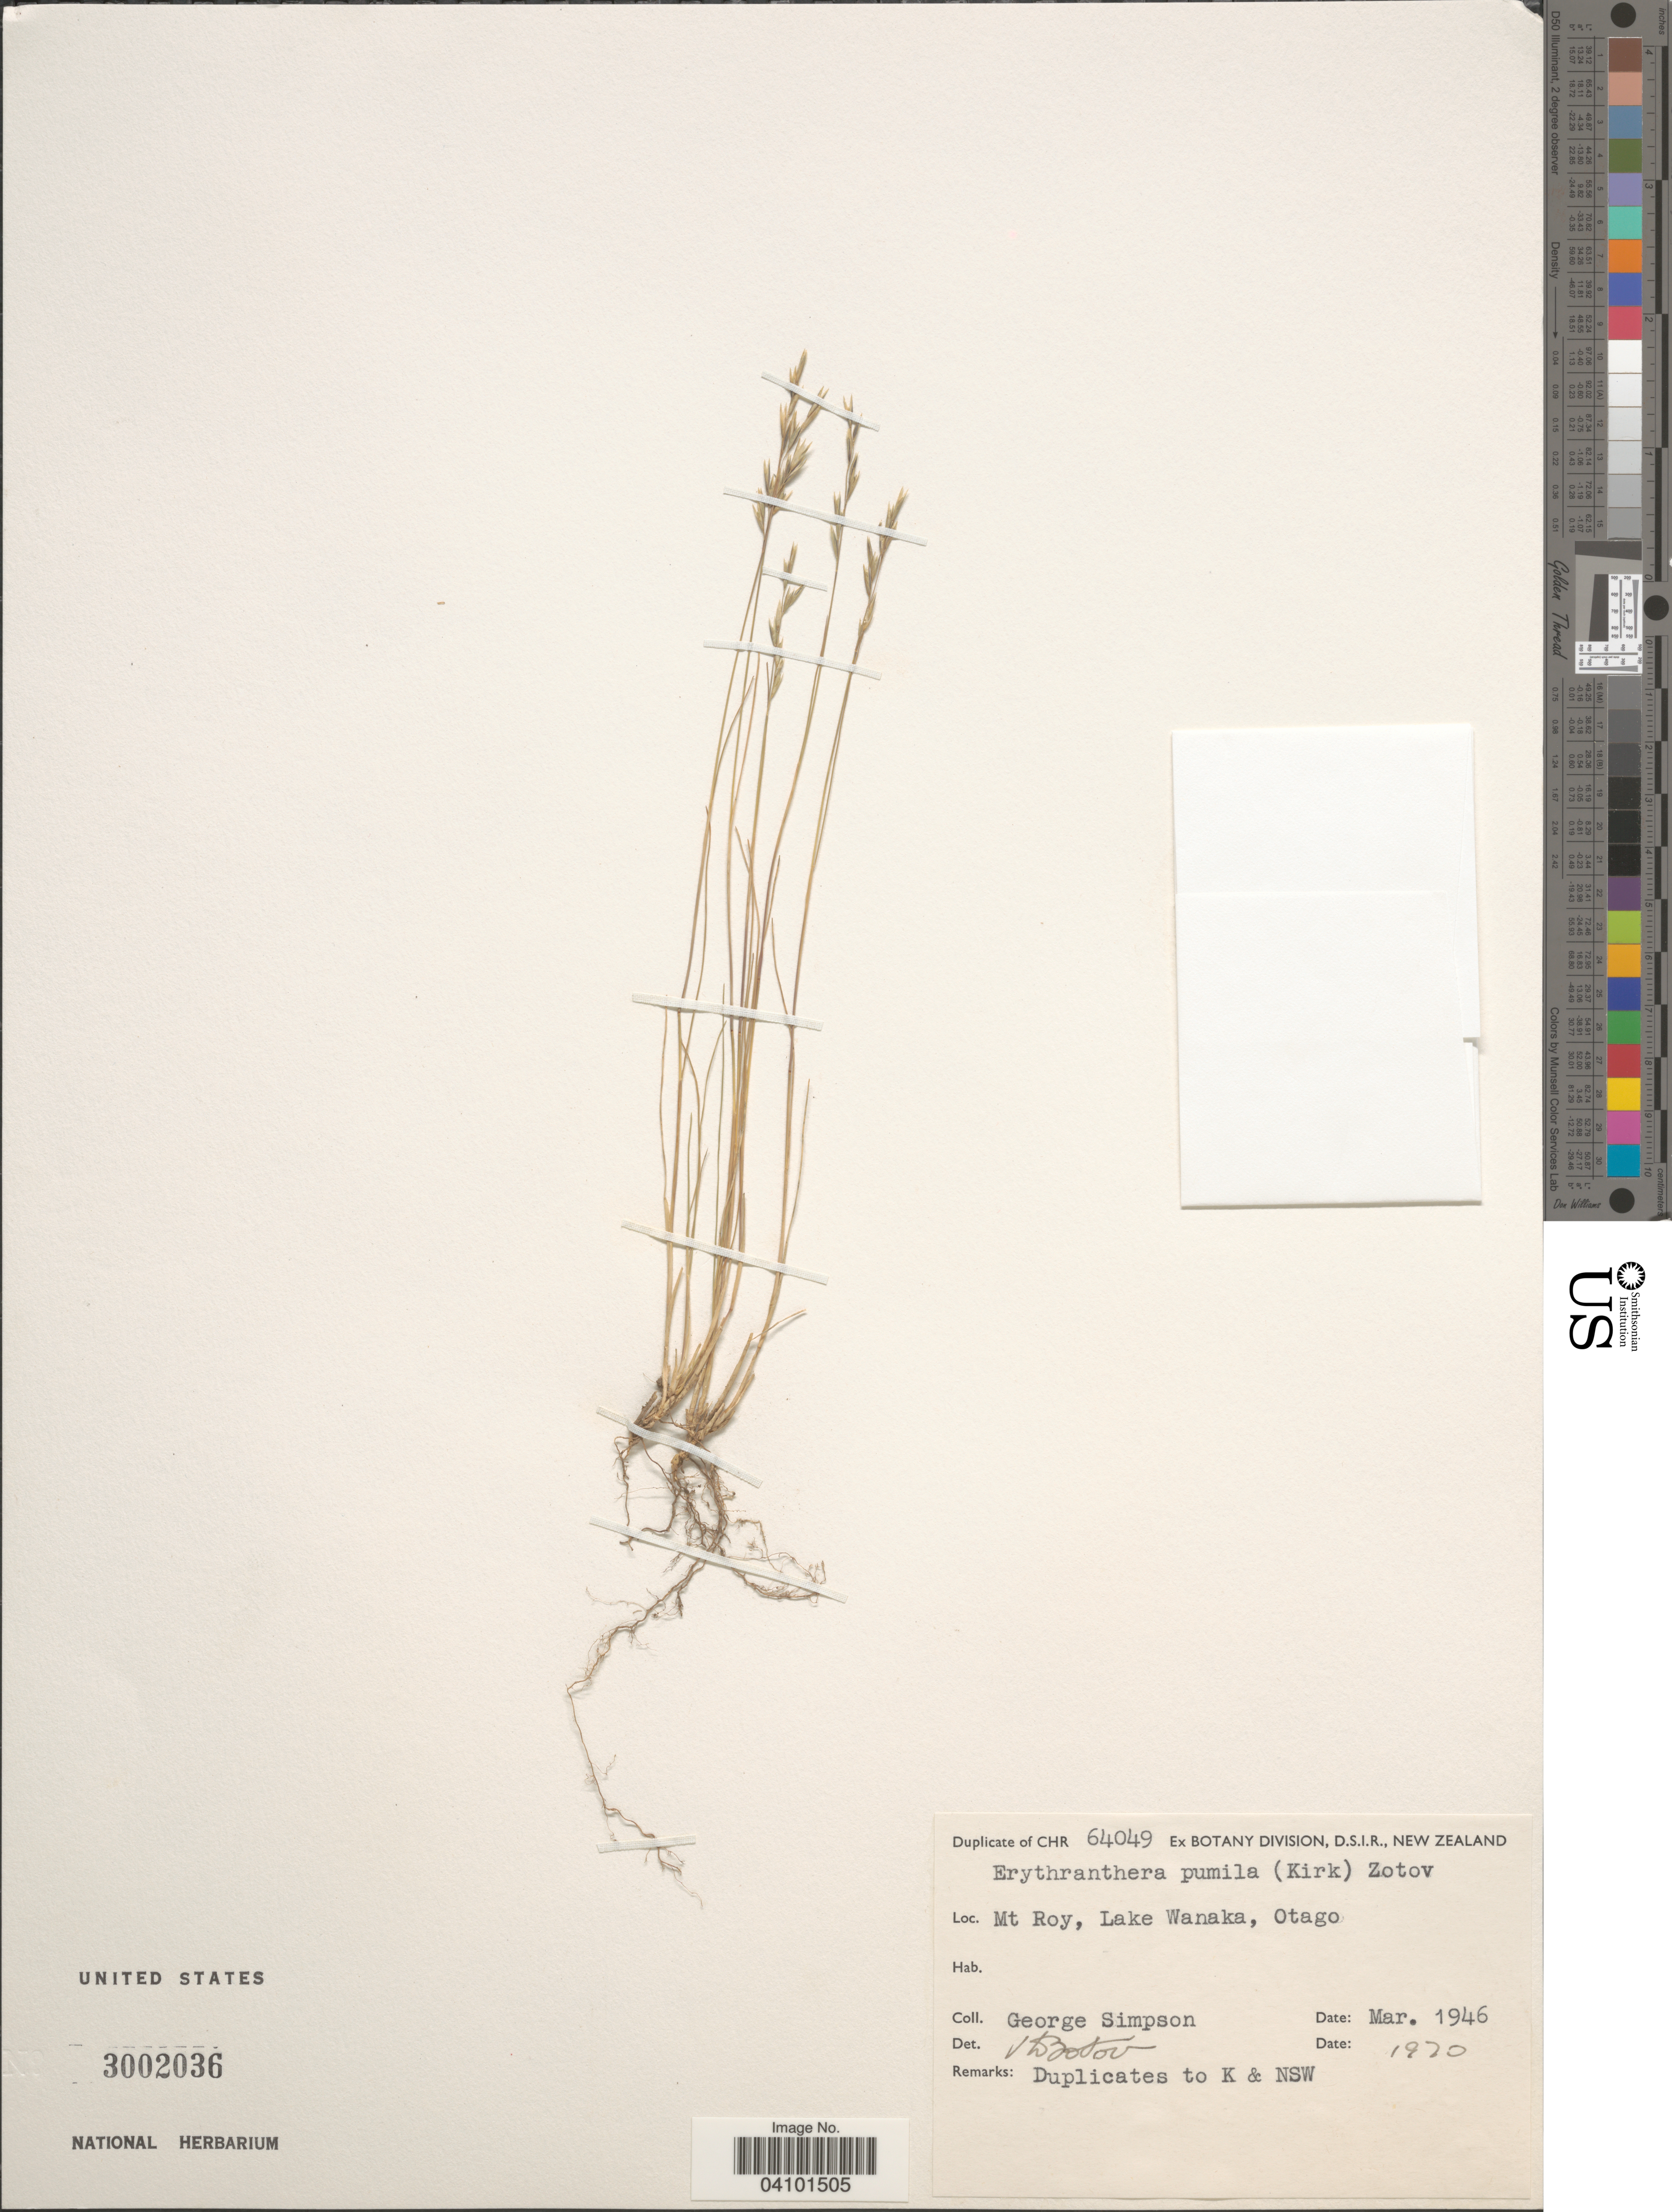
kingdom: Plantae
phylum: Tracheophyta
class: Liliopsida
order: Poales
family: Poaceae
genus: Rytidosperma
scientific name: Rytidosperma pumilum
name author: (Kirk) Clayton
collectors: G. Simpson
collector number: CHR64049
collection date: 1946-03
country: New Zealand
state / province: Otago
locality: Mt Roy, Lake Wanaka.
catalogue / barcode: US 3002036